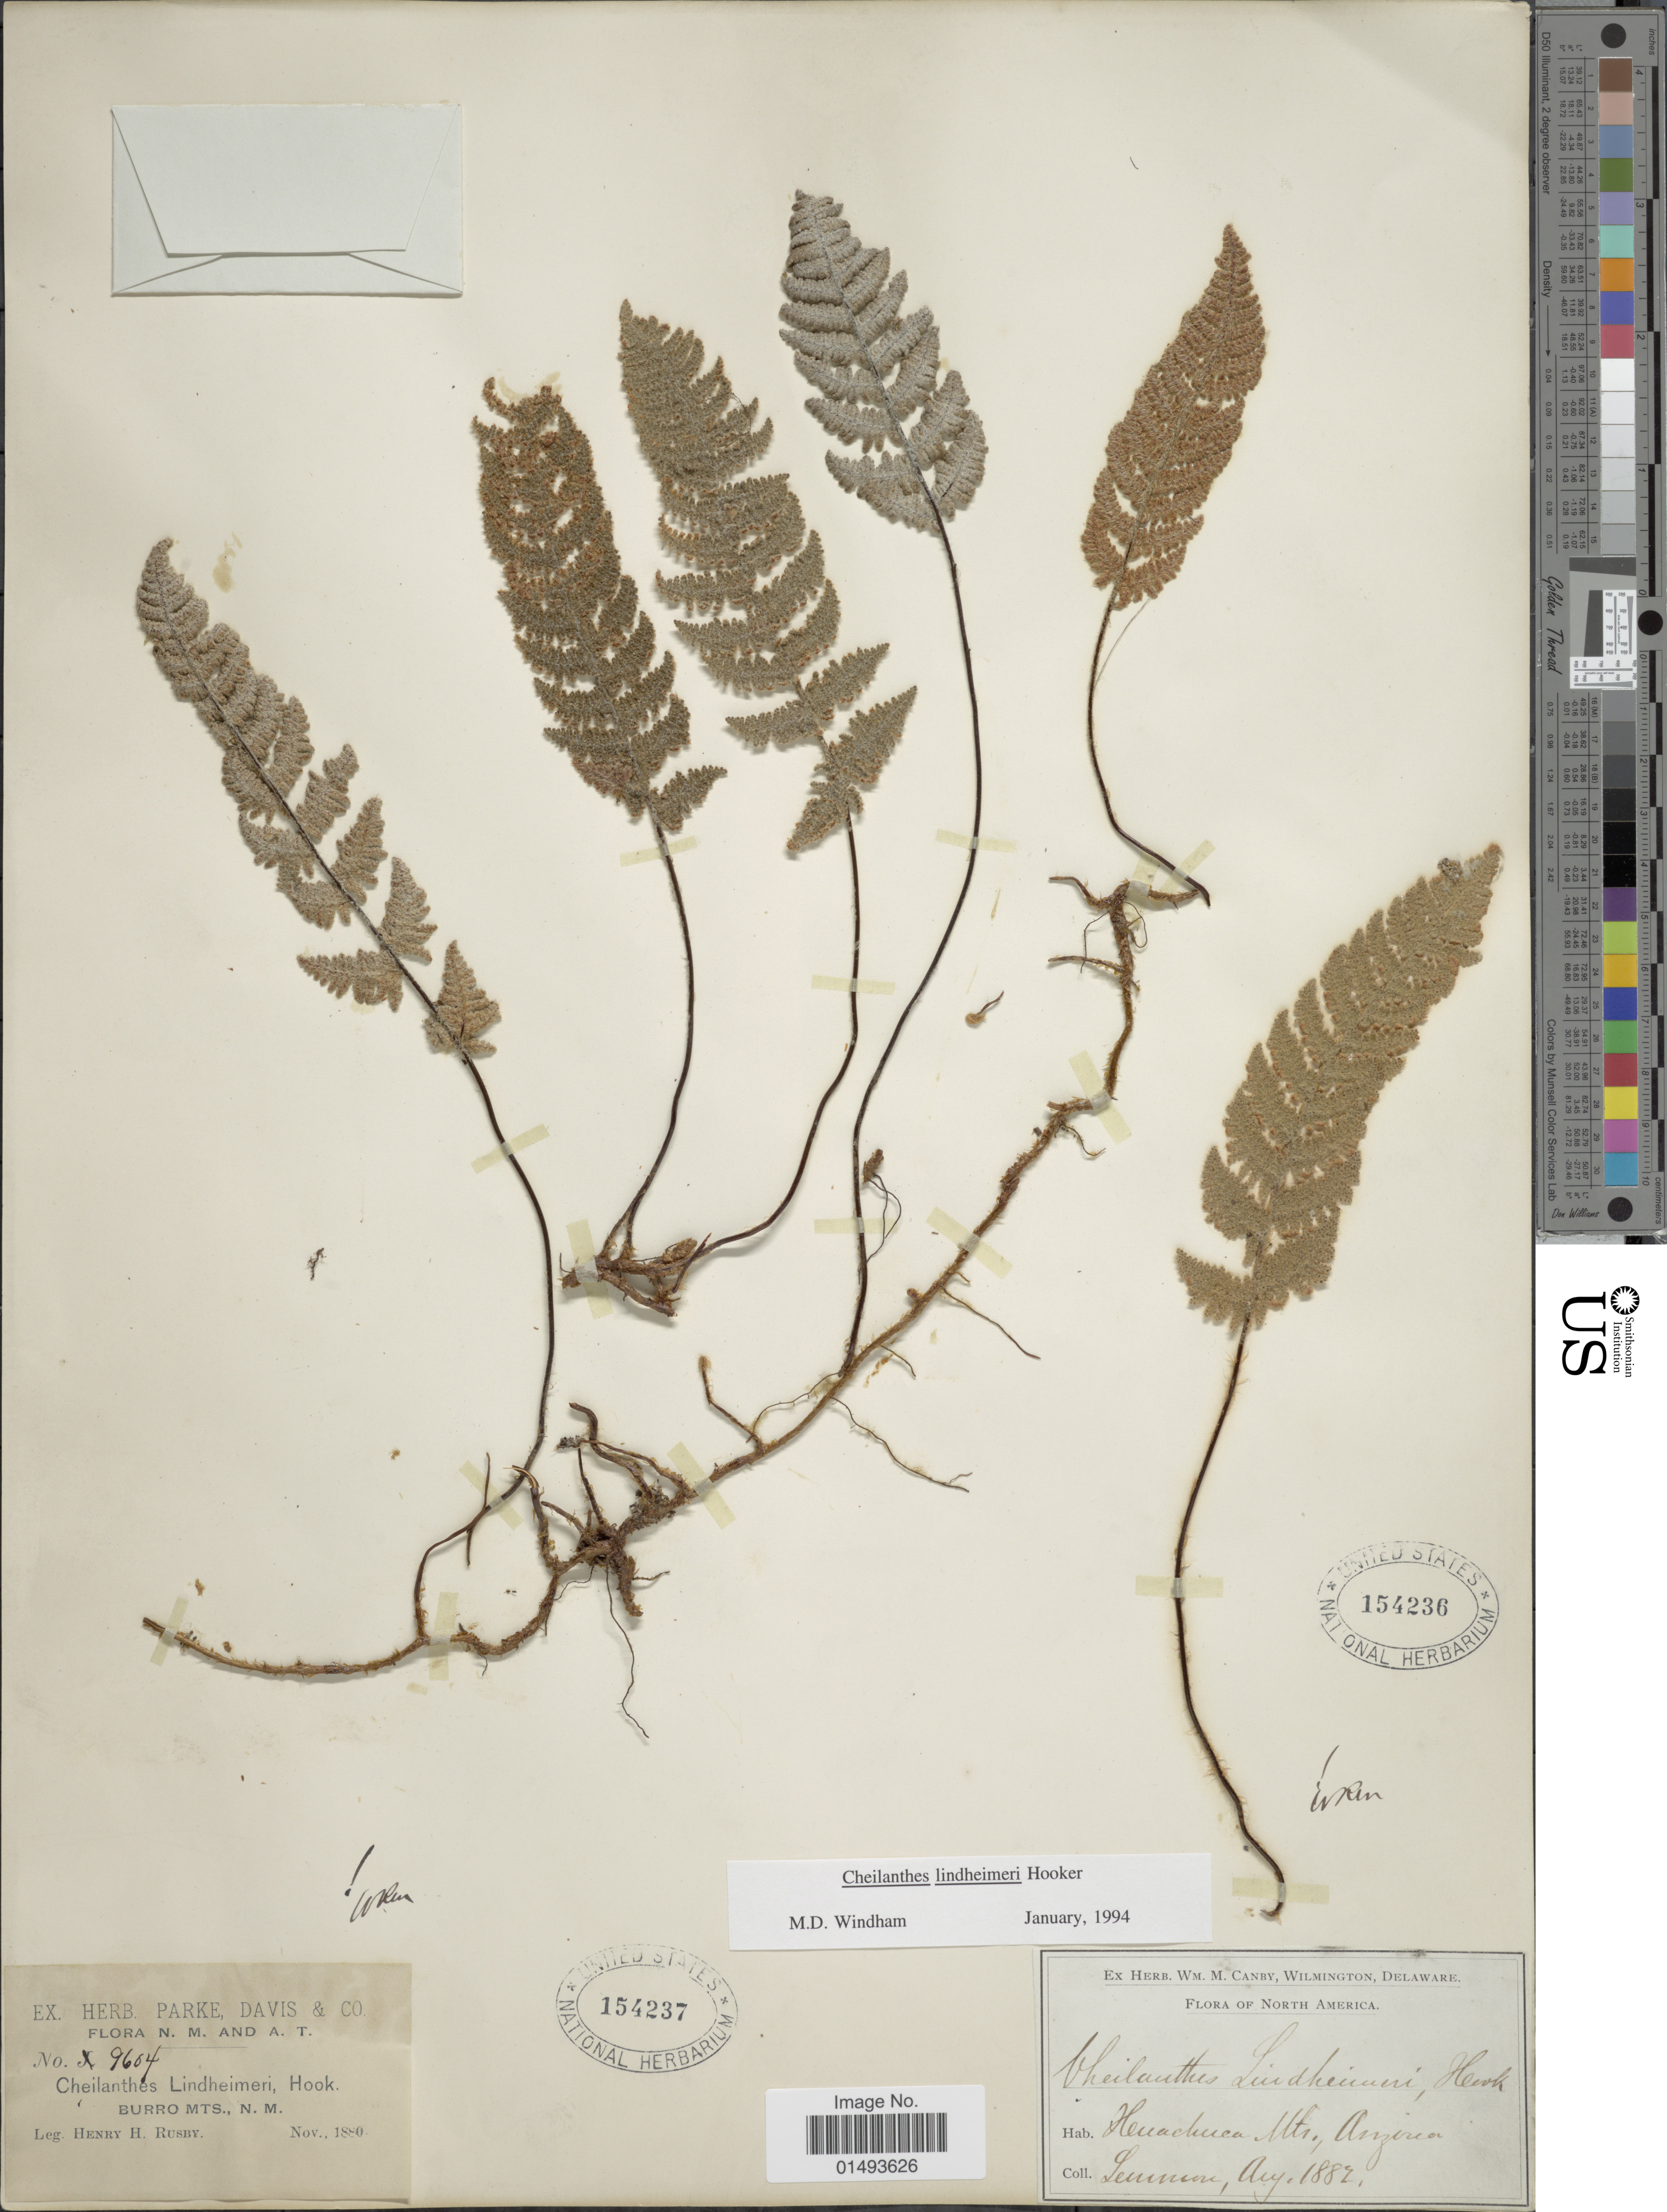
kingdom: Plantae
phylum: Tracheophyta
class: Polypodiopsida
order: Polypodiales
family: Pteridaceae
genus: Myriopteris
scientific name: Myriopteris lindheimeri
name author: (Hook.) J. Sm.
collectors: H. H. Rusby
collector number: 9604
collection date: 1880-11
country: United States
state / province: New Mexico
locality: Burro Mts., N. M.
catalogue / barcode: US 154237